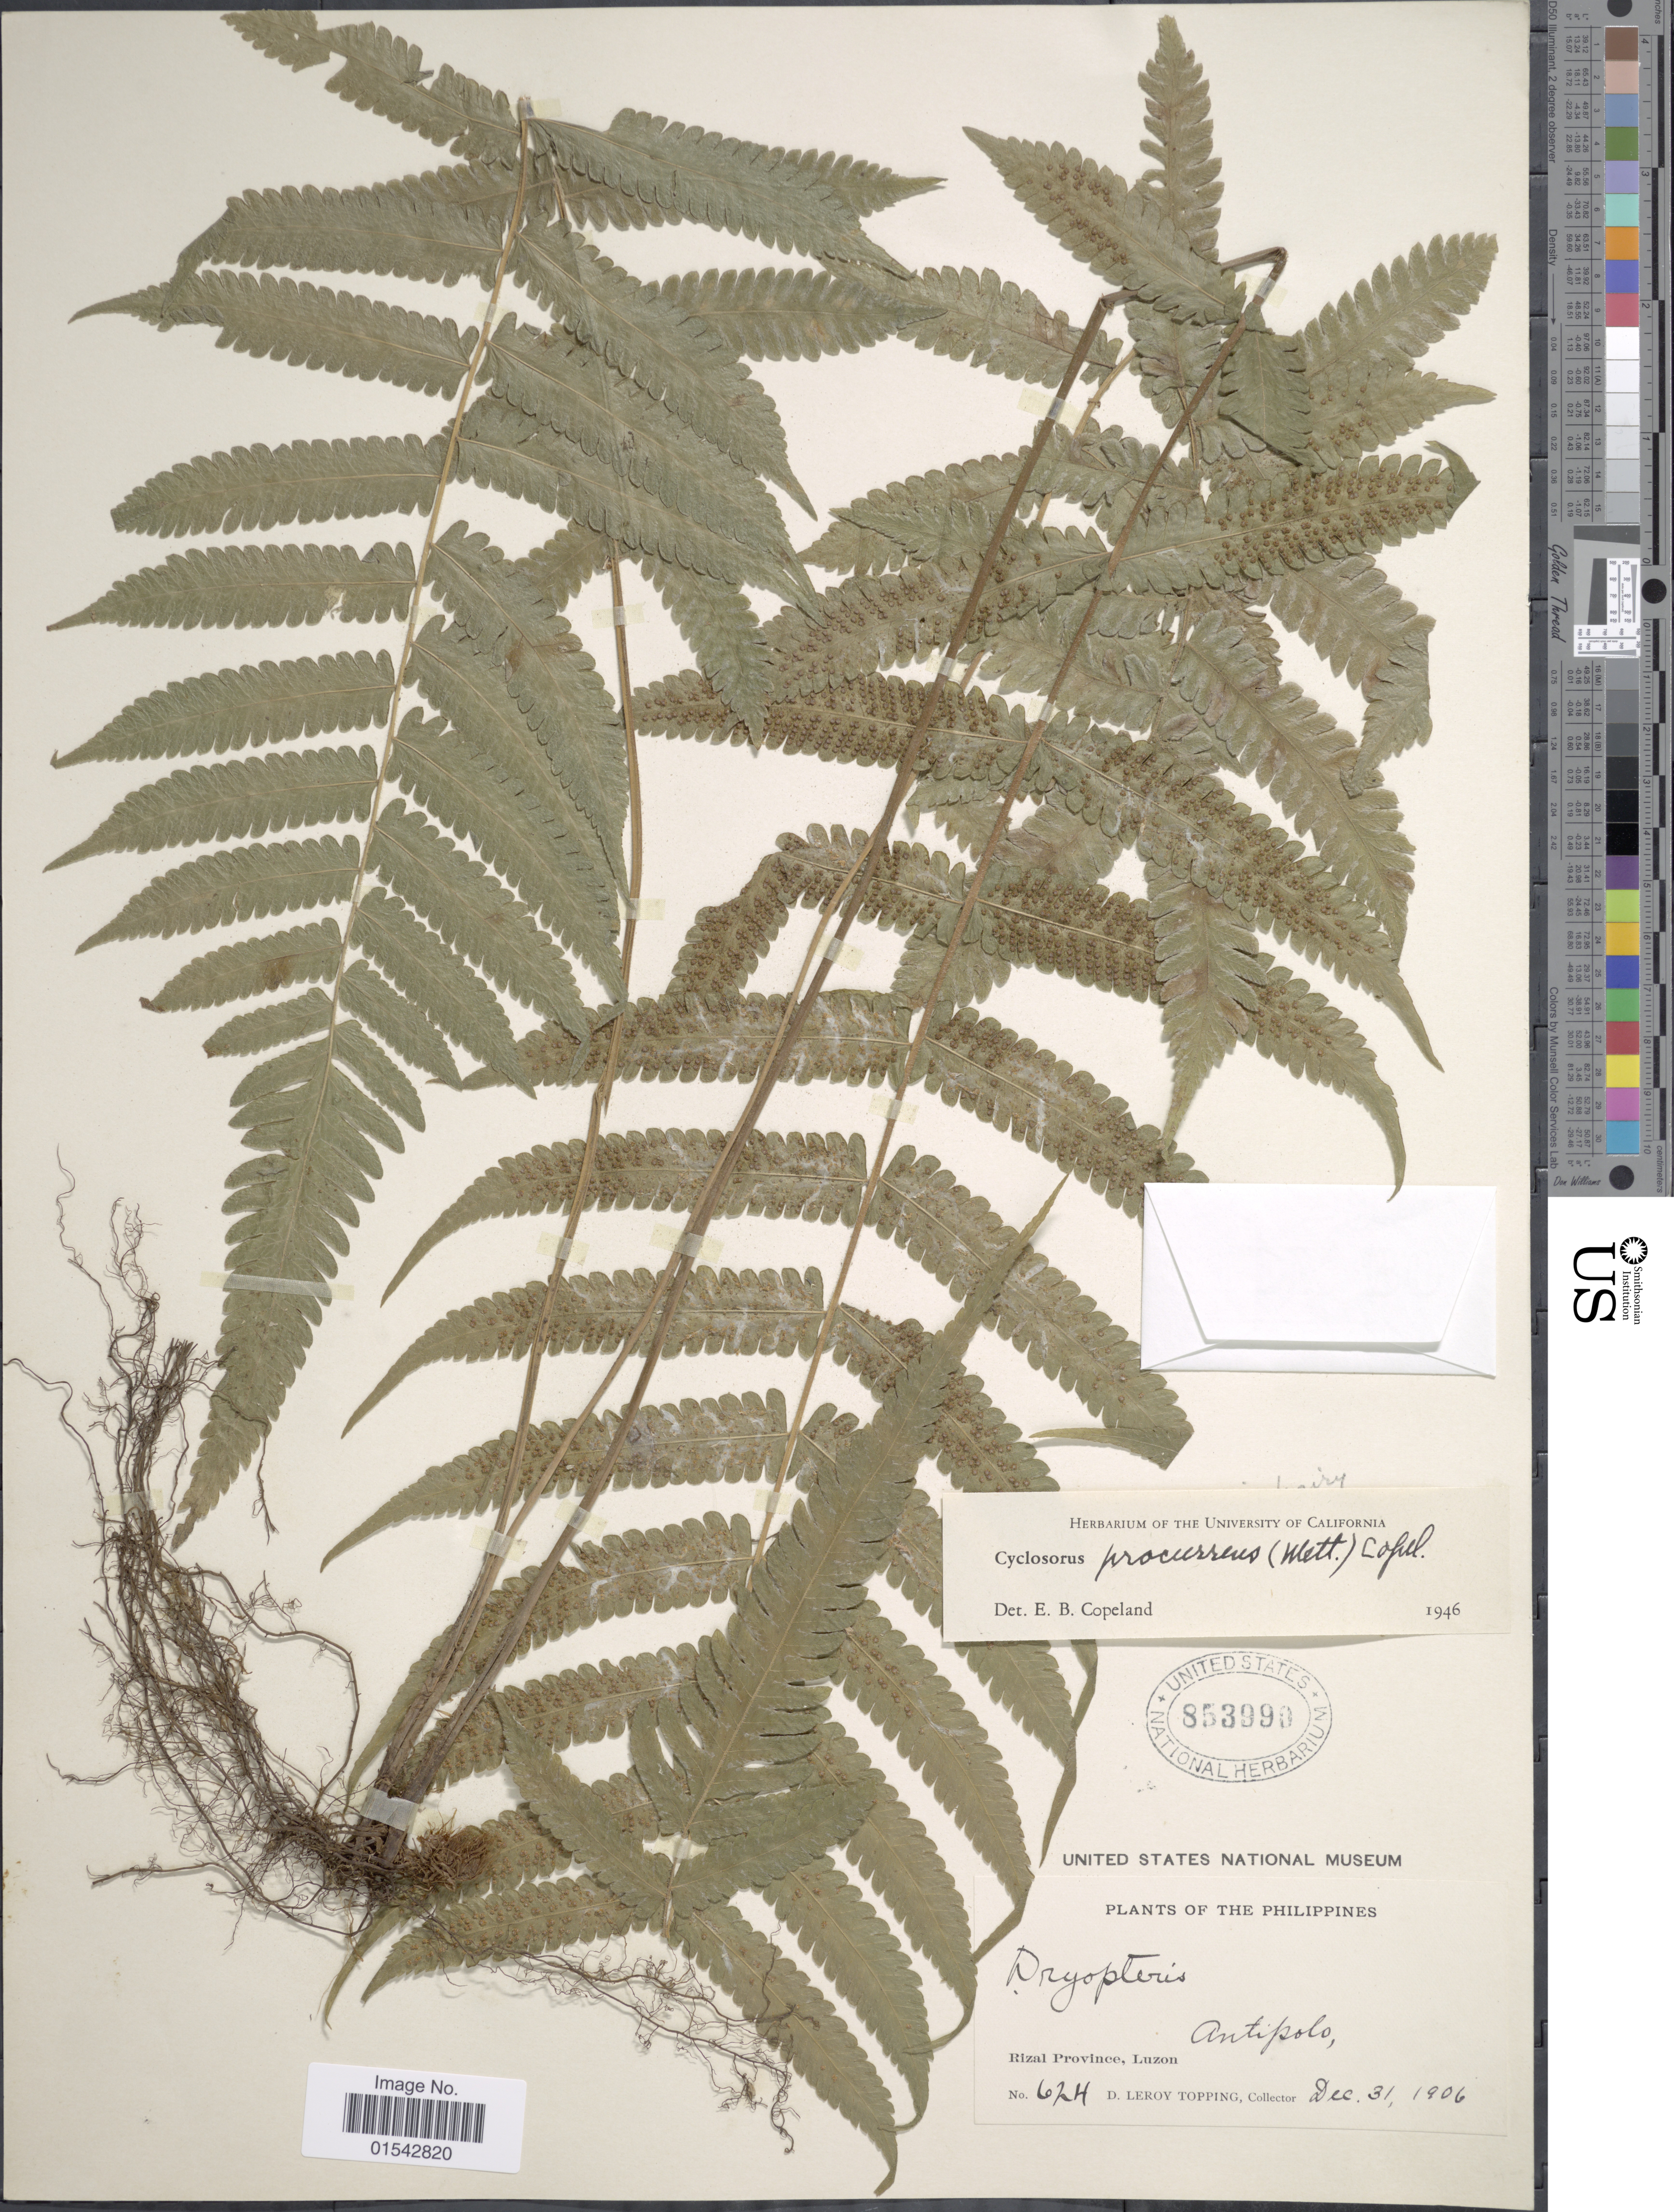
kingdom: Plantae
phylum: Tracheophyta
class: Polypodiopsida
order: Polypodiales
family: Thelypteridaceae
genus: Cyclosorus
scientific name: Cyclosorus procurrens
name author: (Mett.) Copel.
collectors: D. L. Topping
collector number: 624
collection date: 1906-12-31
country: Philippines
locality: Philippines, Antipolo, Rizal Province, Luzon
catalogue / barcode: US 853990